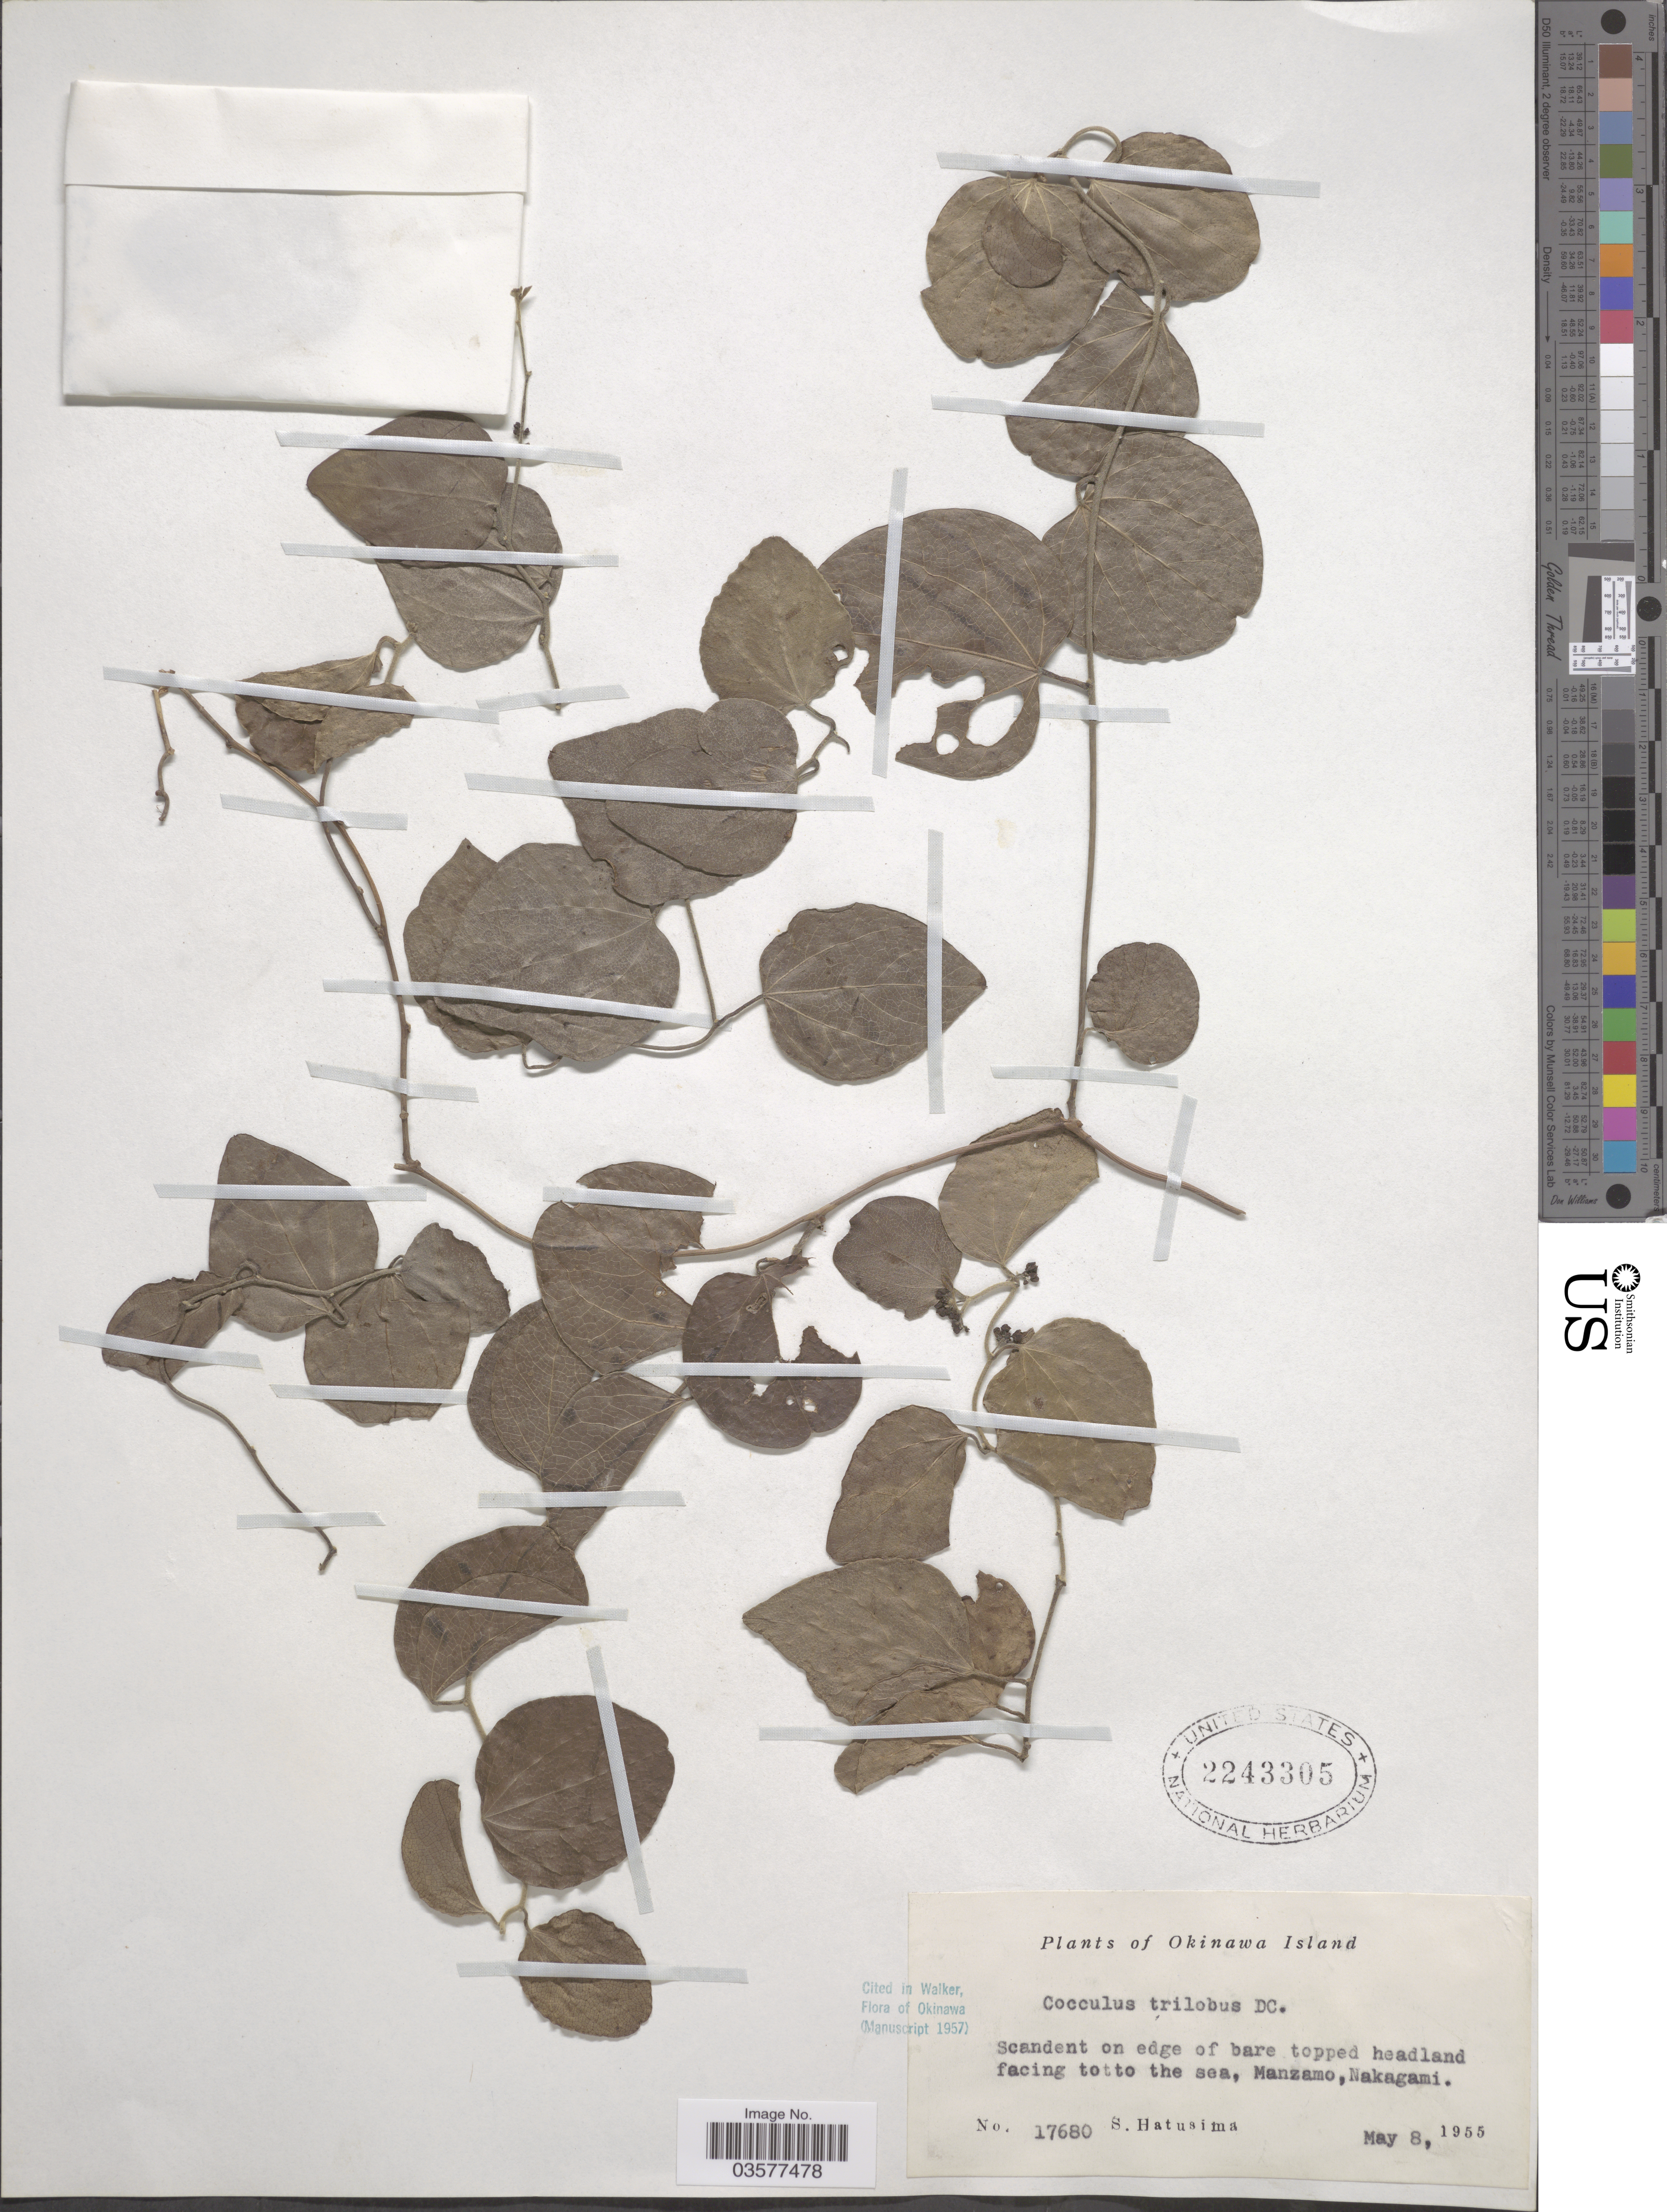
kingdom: Plantae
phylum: Tracheophyta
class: Magnoliopsida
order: Ranunculales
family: Menispermaceae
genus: Cocculus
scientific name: Cocculus orbiculatus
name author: (L.) DC.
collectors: S. Hatusima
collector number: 17680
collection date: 1955-05-08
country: Japan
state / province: Okinawa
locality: Okinawa Island. Manzamo, Nakagami.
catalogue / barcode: US 2243305